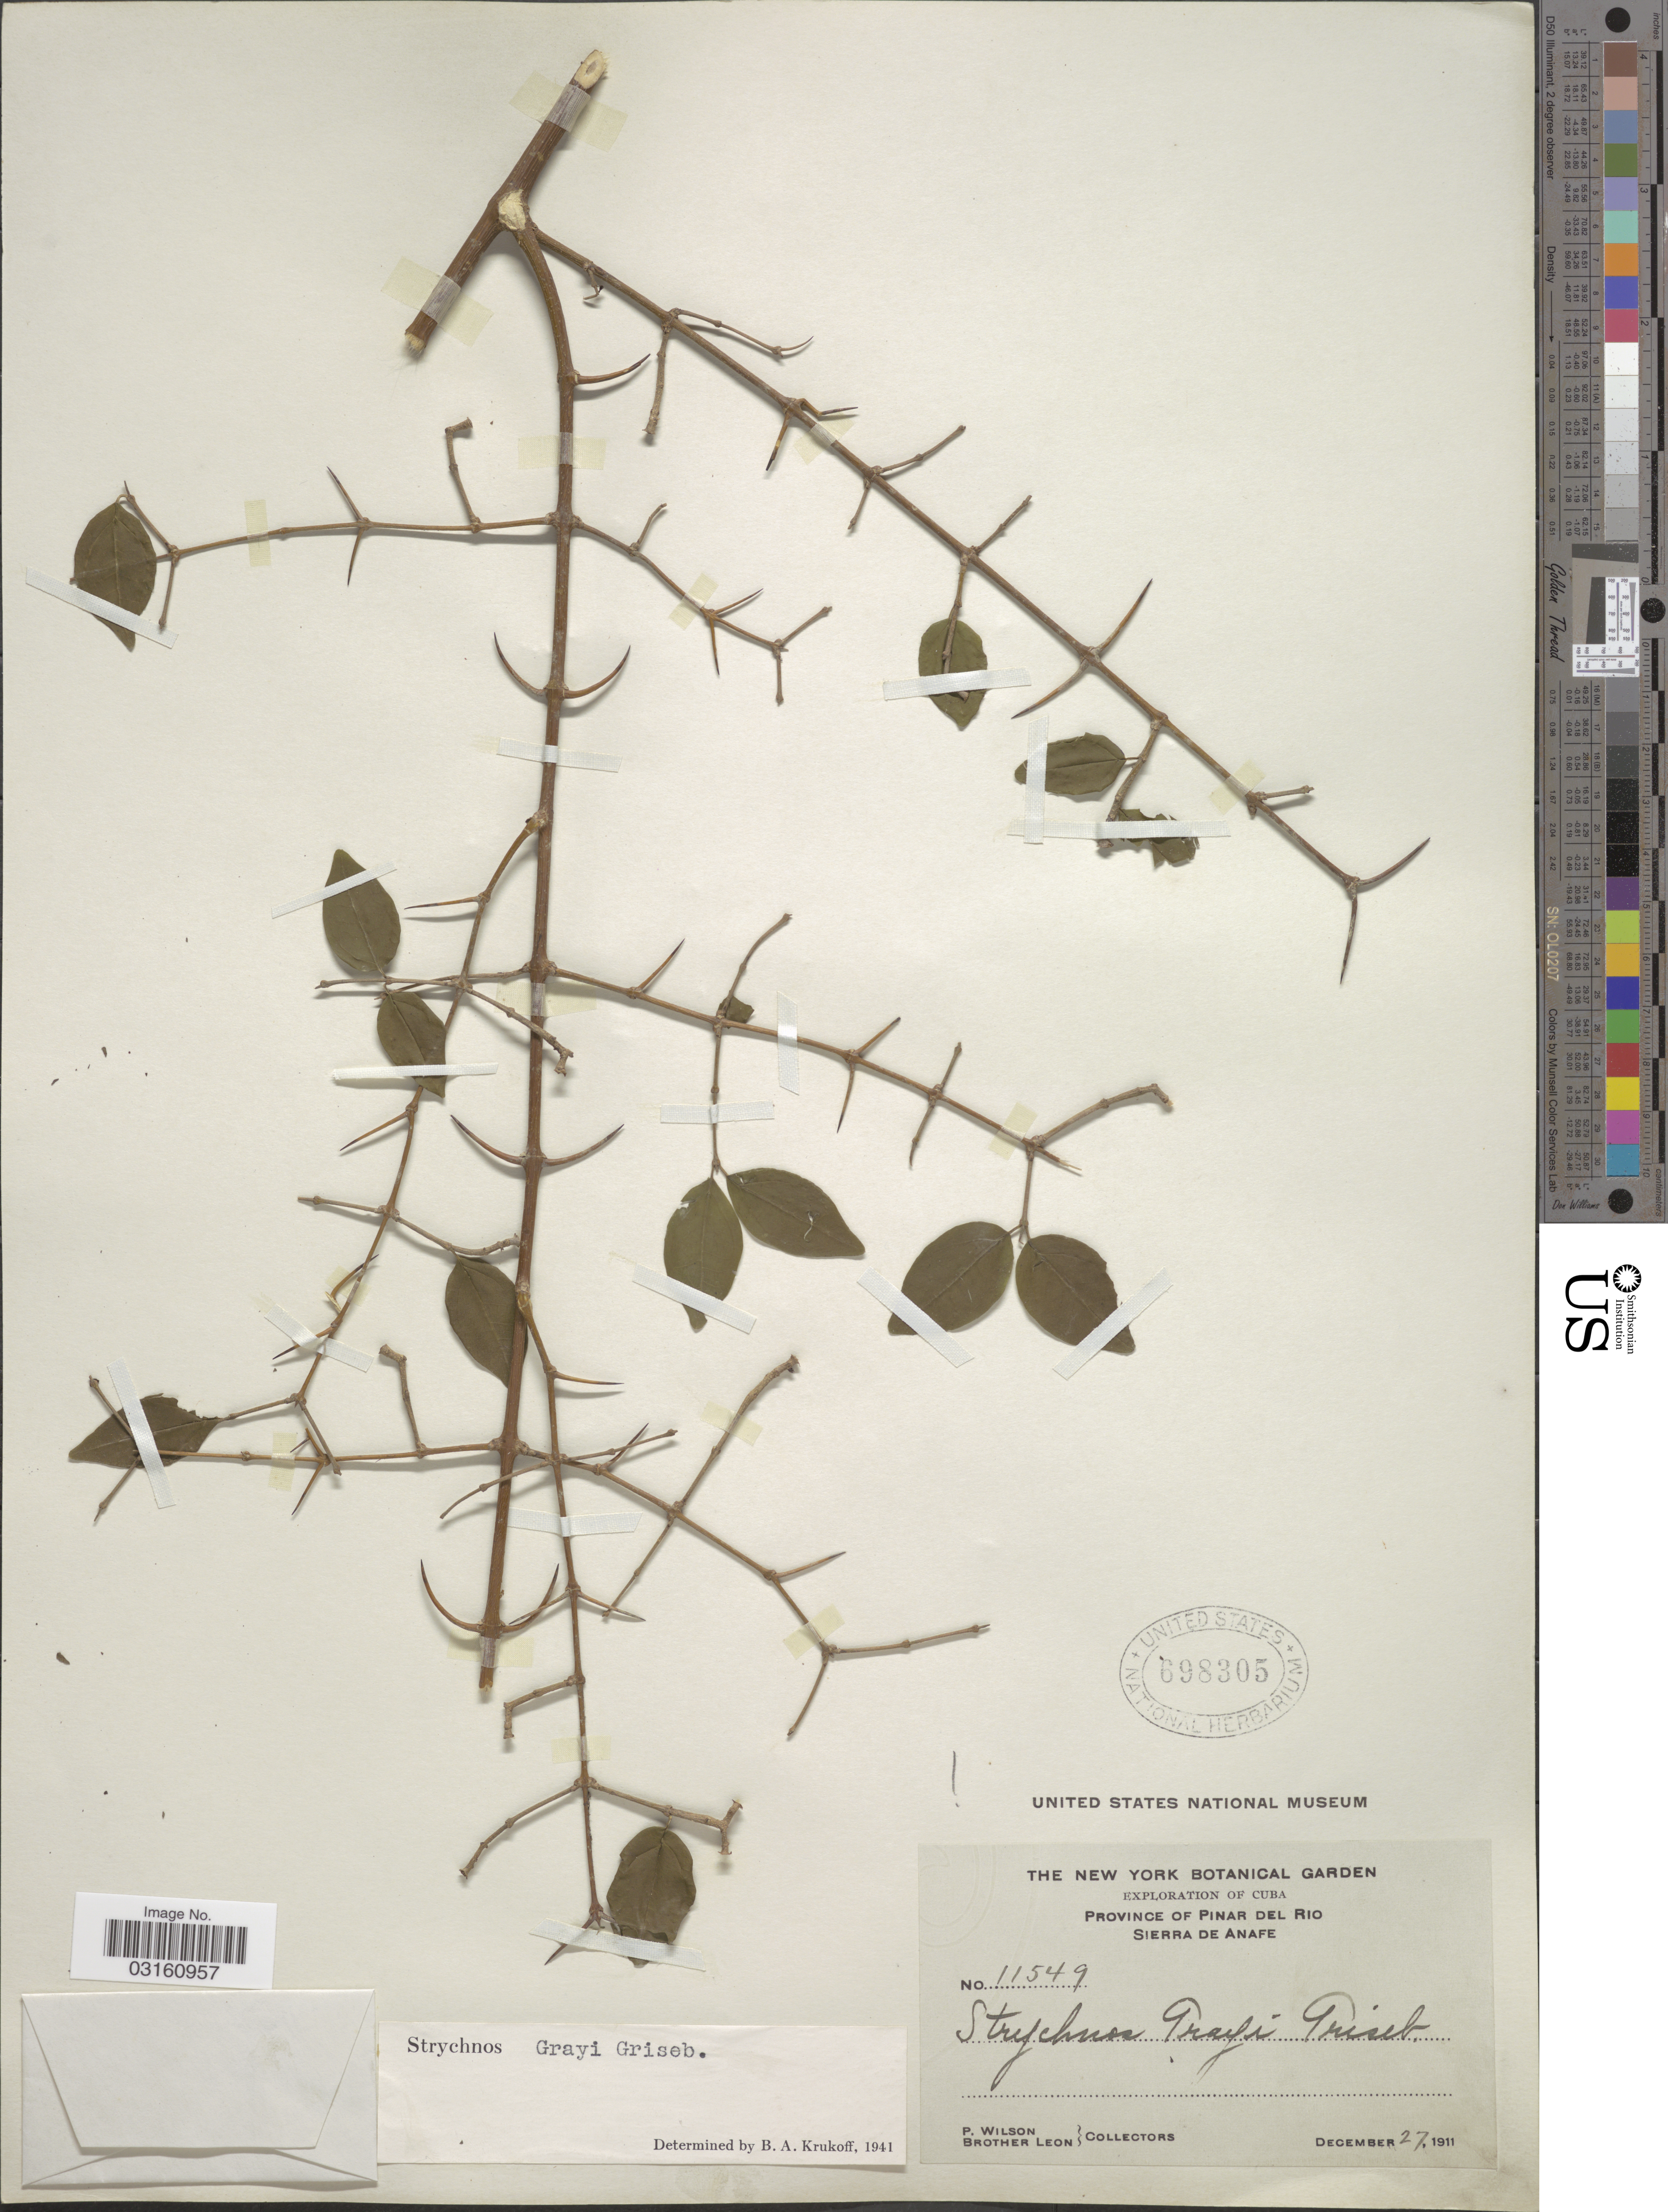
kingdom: Plantae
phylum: Tracheophyta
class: Magnoliopsida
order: Gentianales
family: Loganiaceae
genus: Strychnos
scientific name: Strychnos grayi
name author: Griseb.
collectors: P. Wilson & Bro. León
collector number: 11549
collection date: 1911-12-27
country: Cuba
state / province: Pinar del Río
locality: Sierra de Anafe.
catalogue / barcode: US 698305